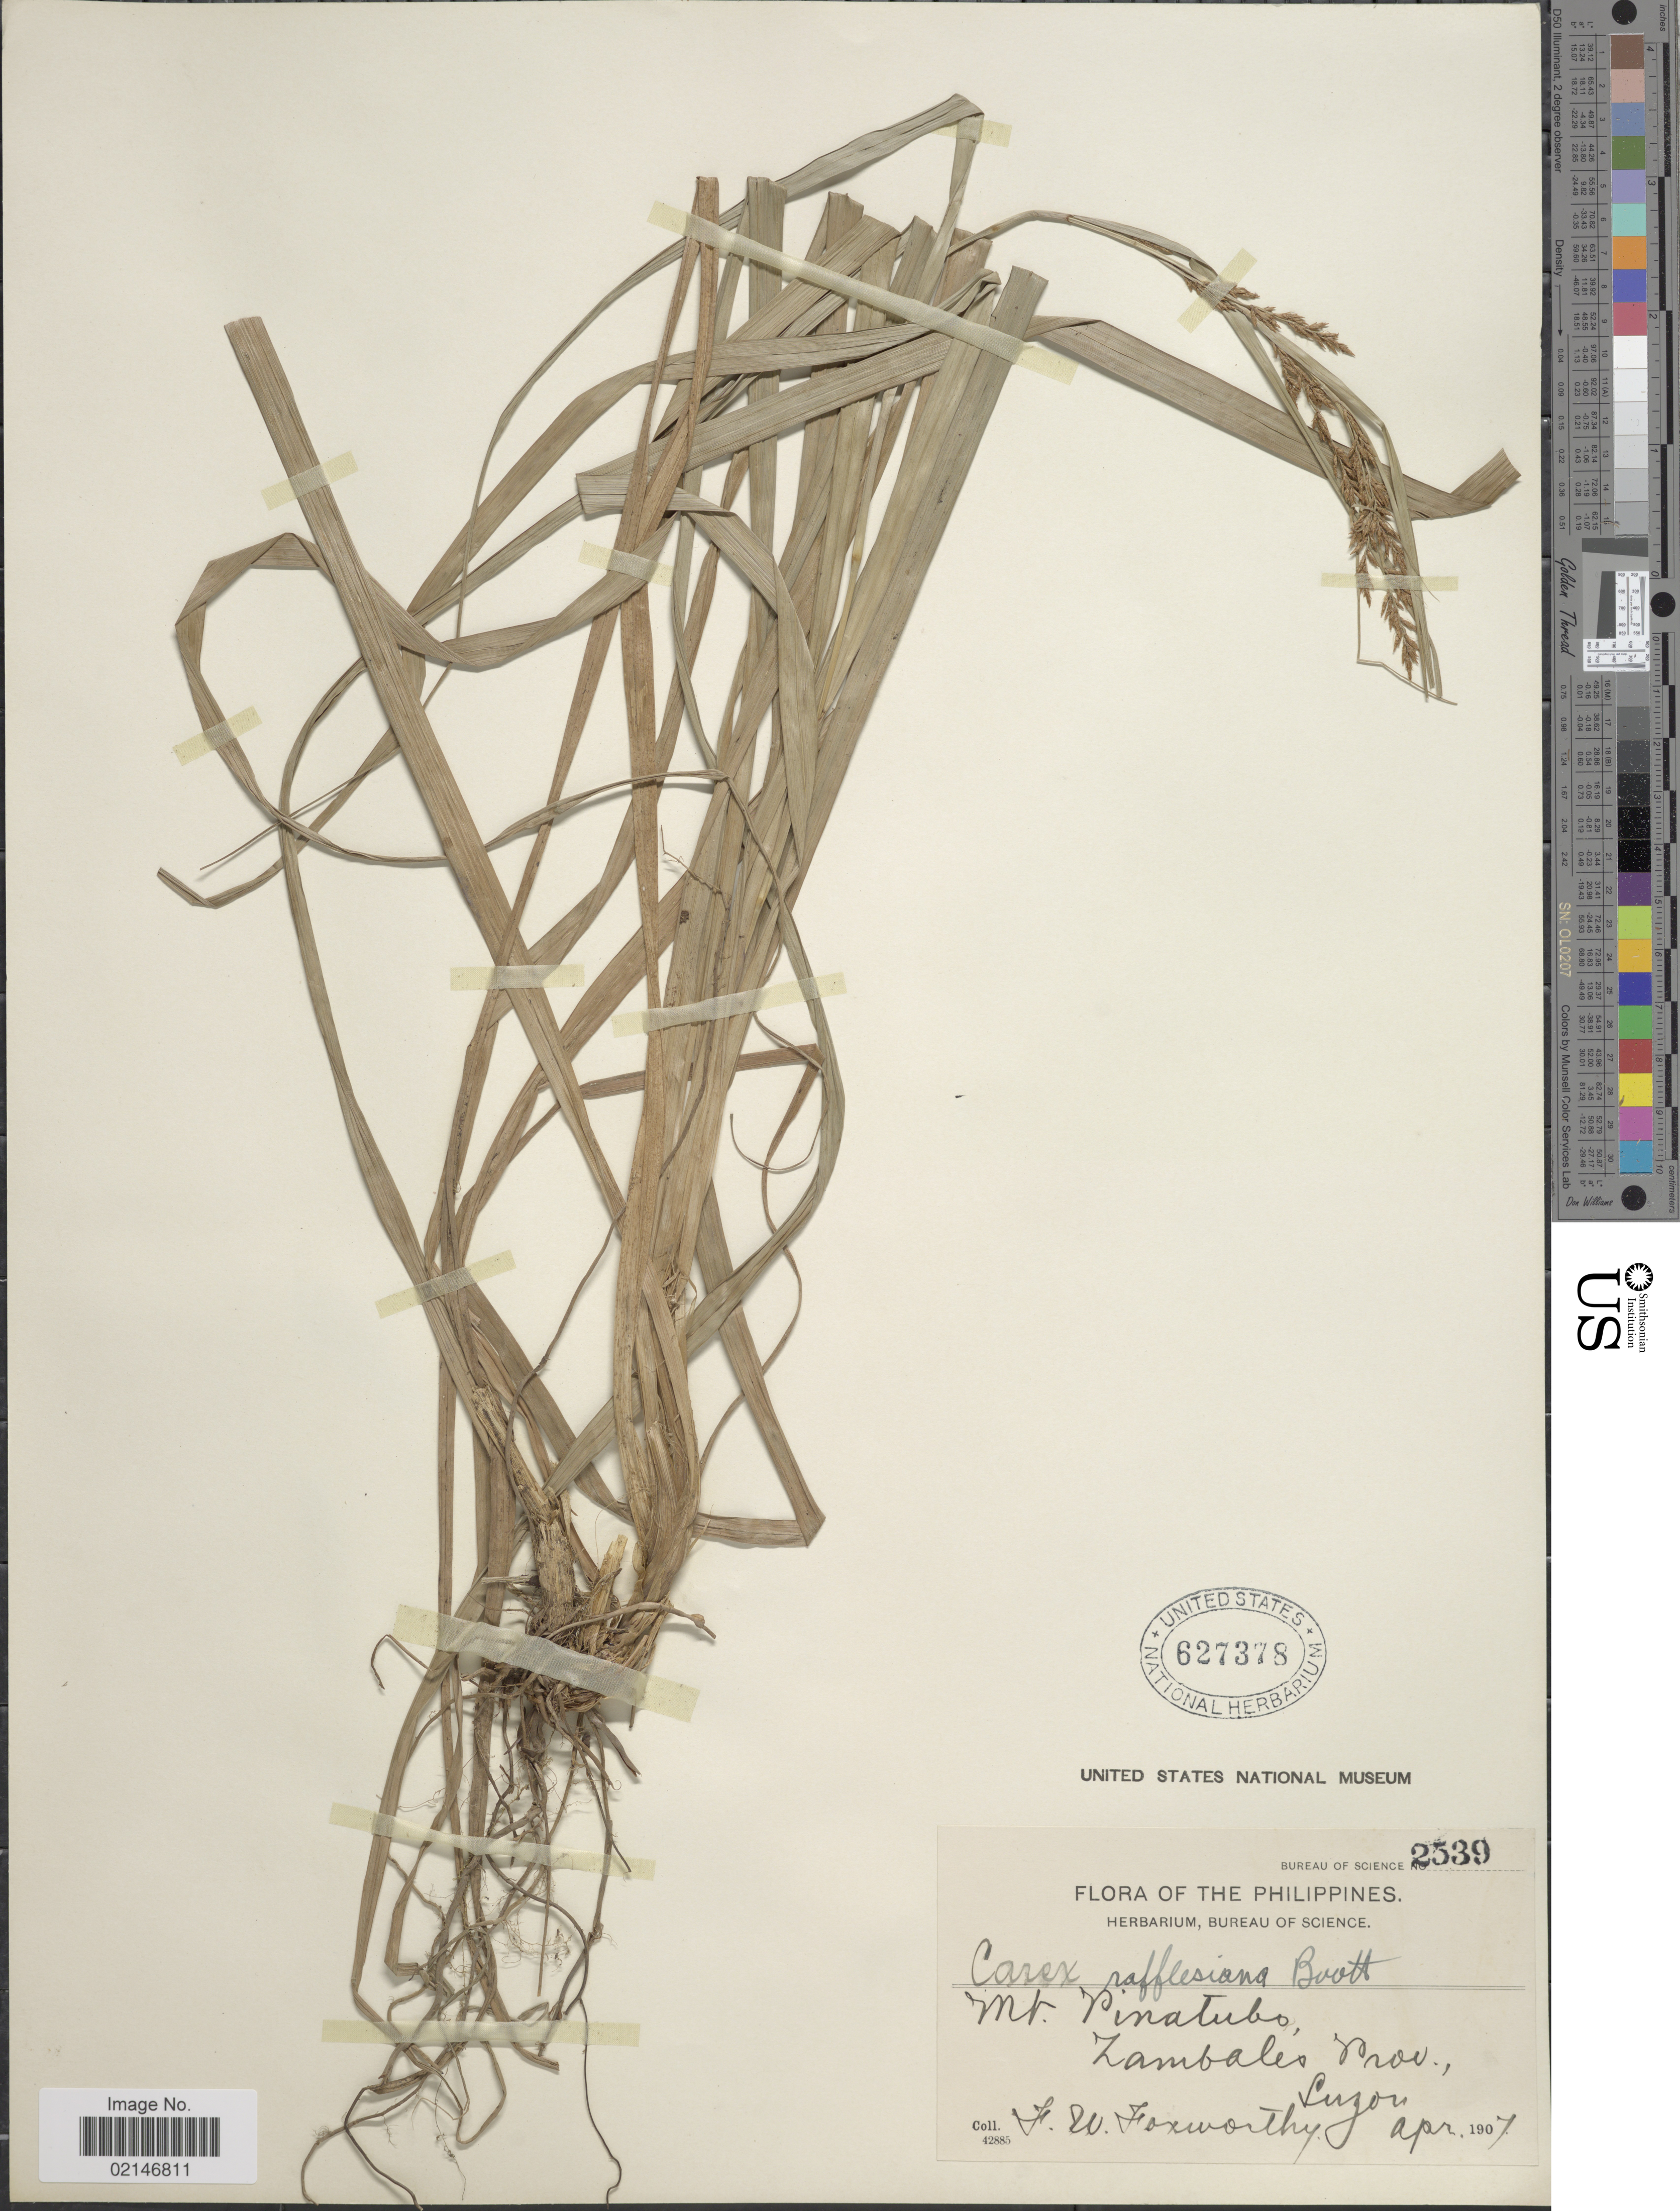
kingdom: Plantae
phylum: Tracheophyta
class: Liliopsida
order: Poales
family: Cyperaceae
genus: Carex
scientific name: Carex rafflesiana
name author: Boott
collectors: F. W. Foxworthy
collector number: Bureau Of Science 2539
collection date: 1907-04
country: Philippines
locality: Mt. Pinatubo, Zambales Prov., Luzon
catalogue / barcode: US 627378